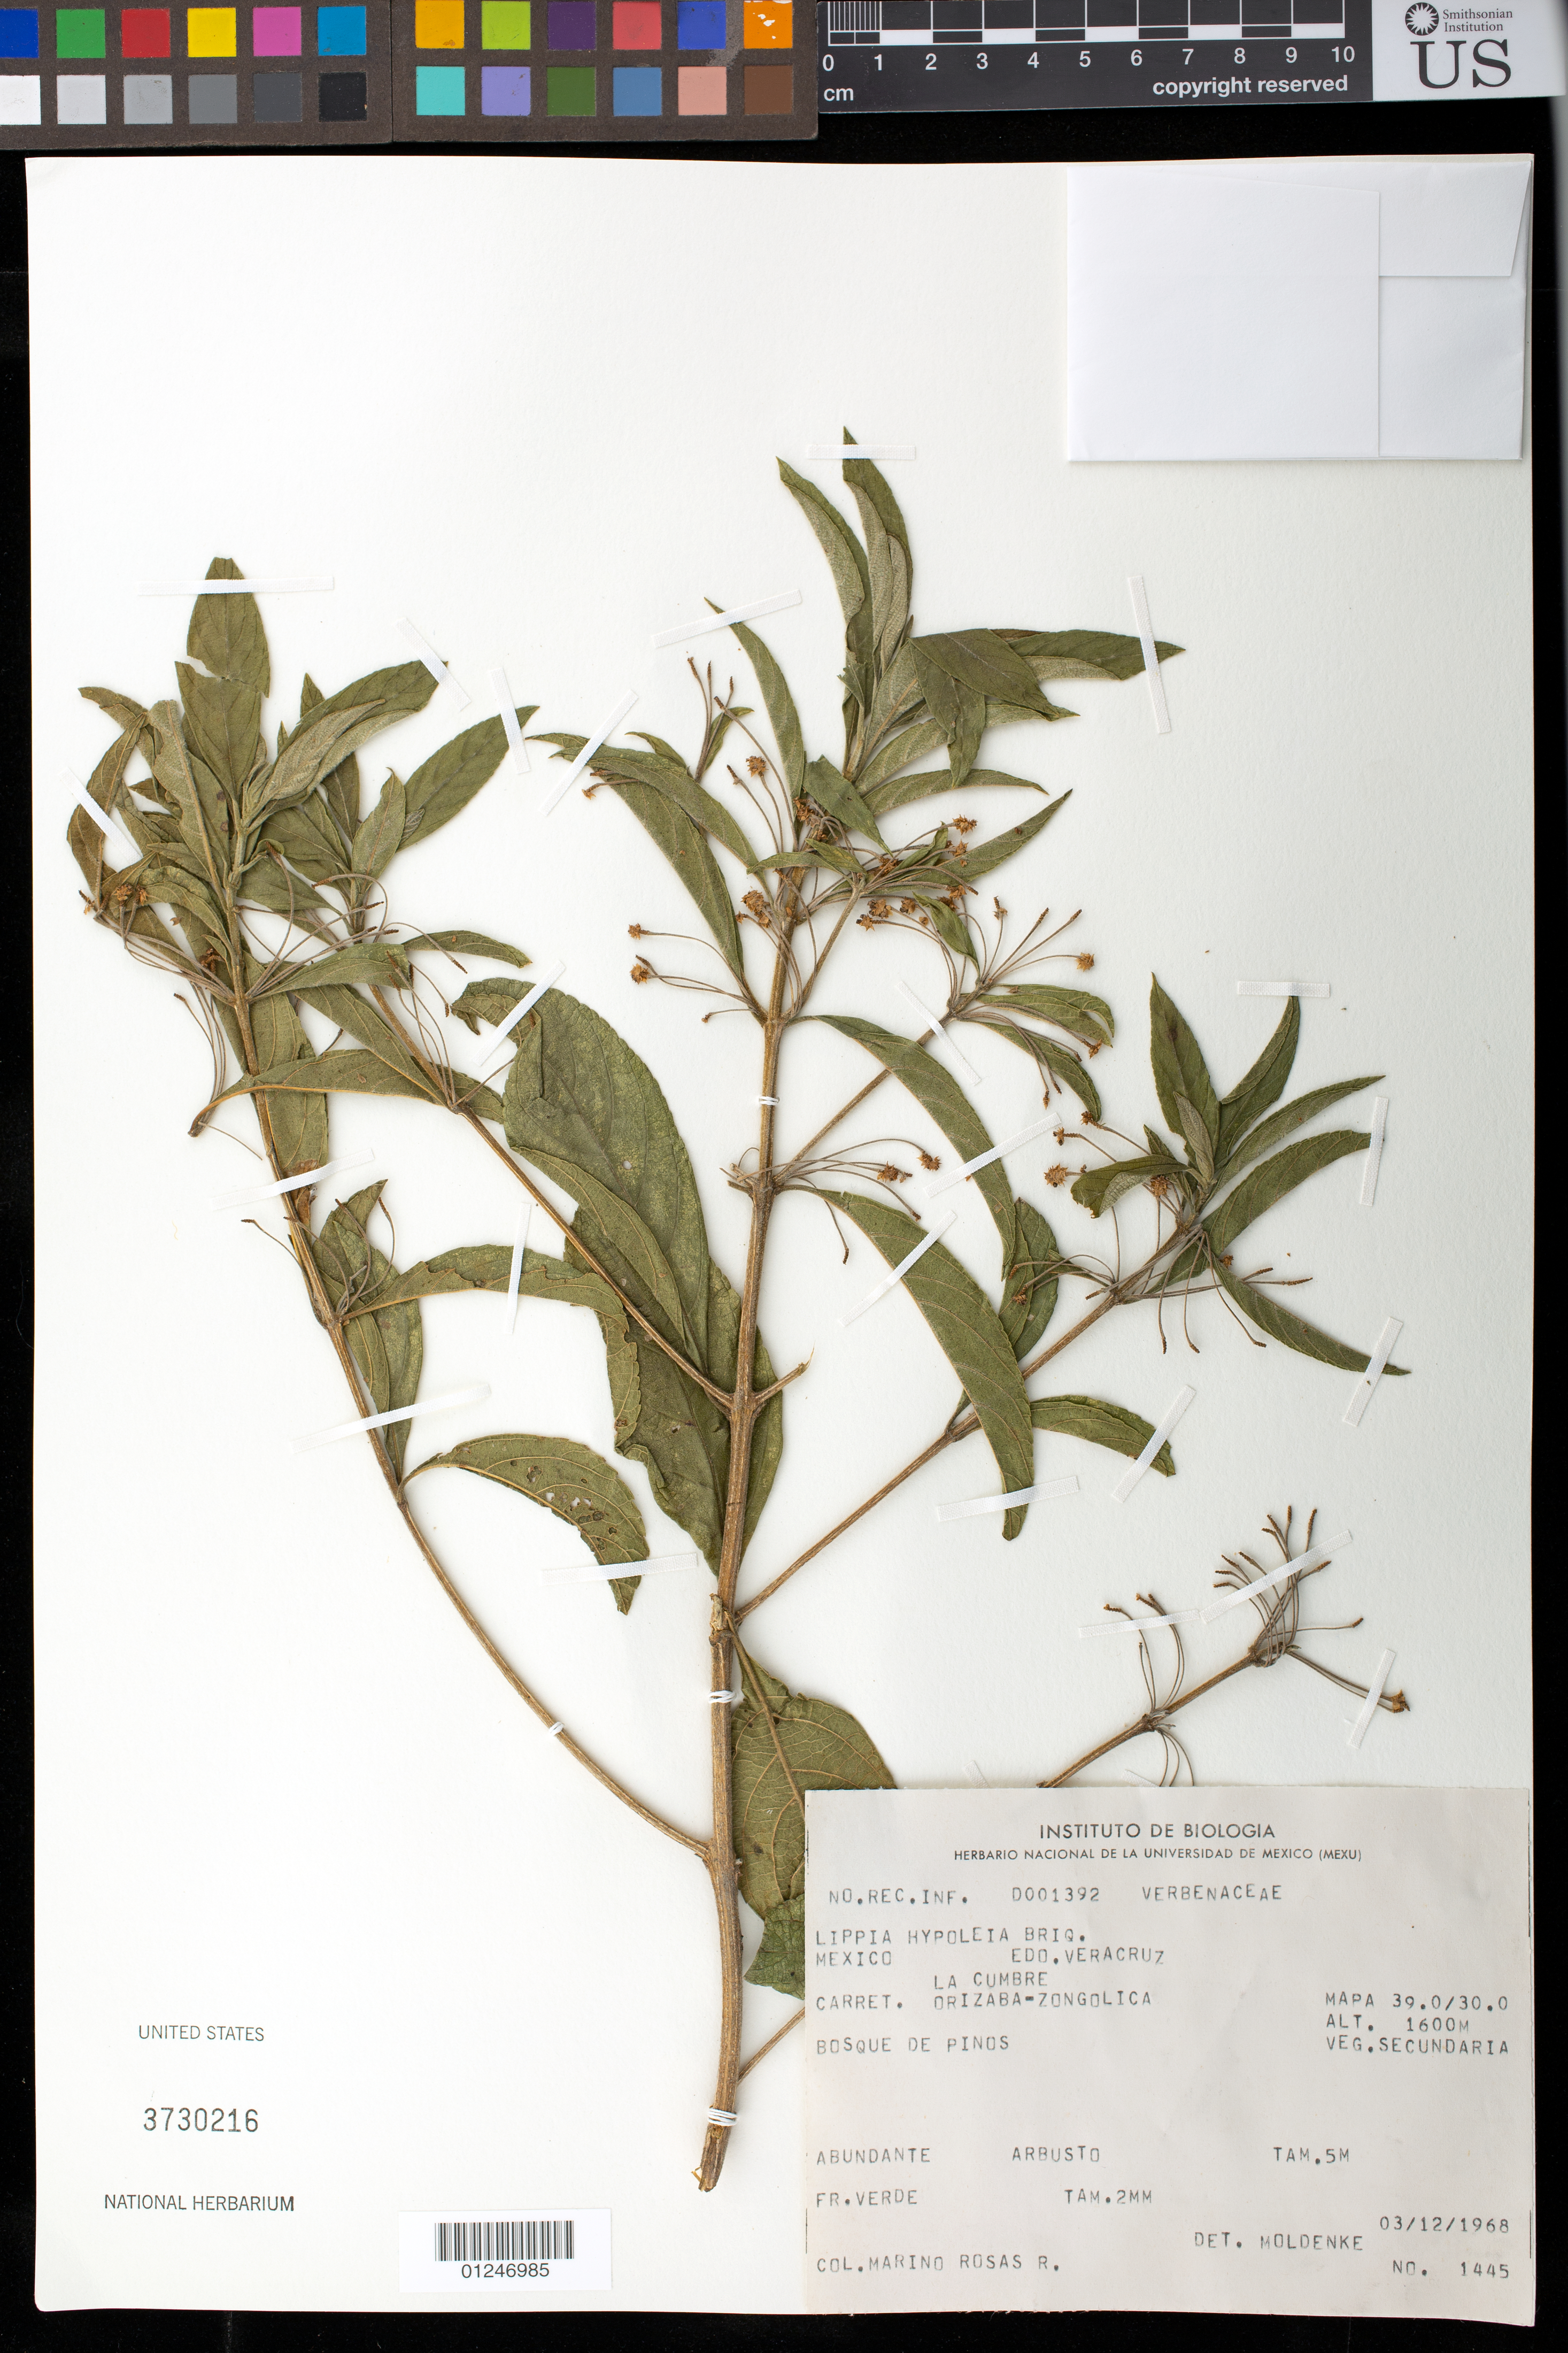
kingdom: Plantae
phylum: Tracheophyta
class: Magnoliopsida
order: Lamiales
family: Verbenaceae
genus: Lippia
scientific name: Lippia hypoleia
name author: Briq.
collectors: M. Rosas R.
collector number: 1445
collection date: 1968-12-03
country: Mexico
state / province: Veracruz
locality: La Cumbre. Orizaba-Zongolica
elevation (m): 1600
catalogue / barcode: US 3730216